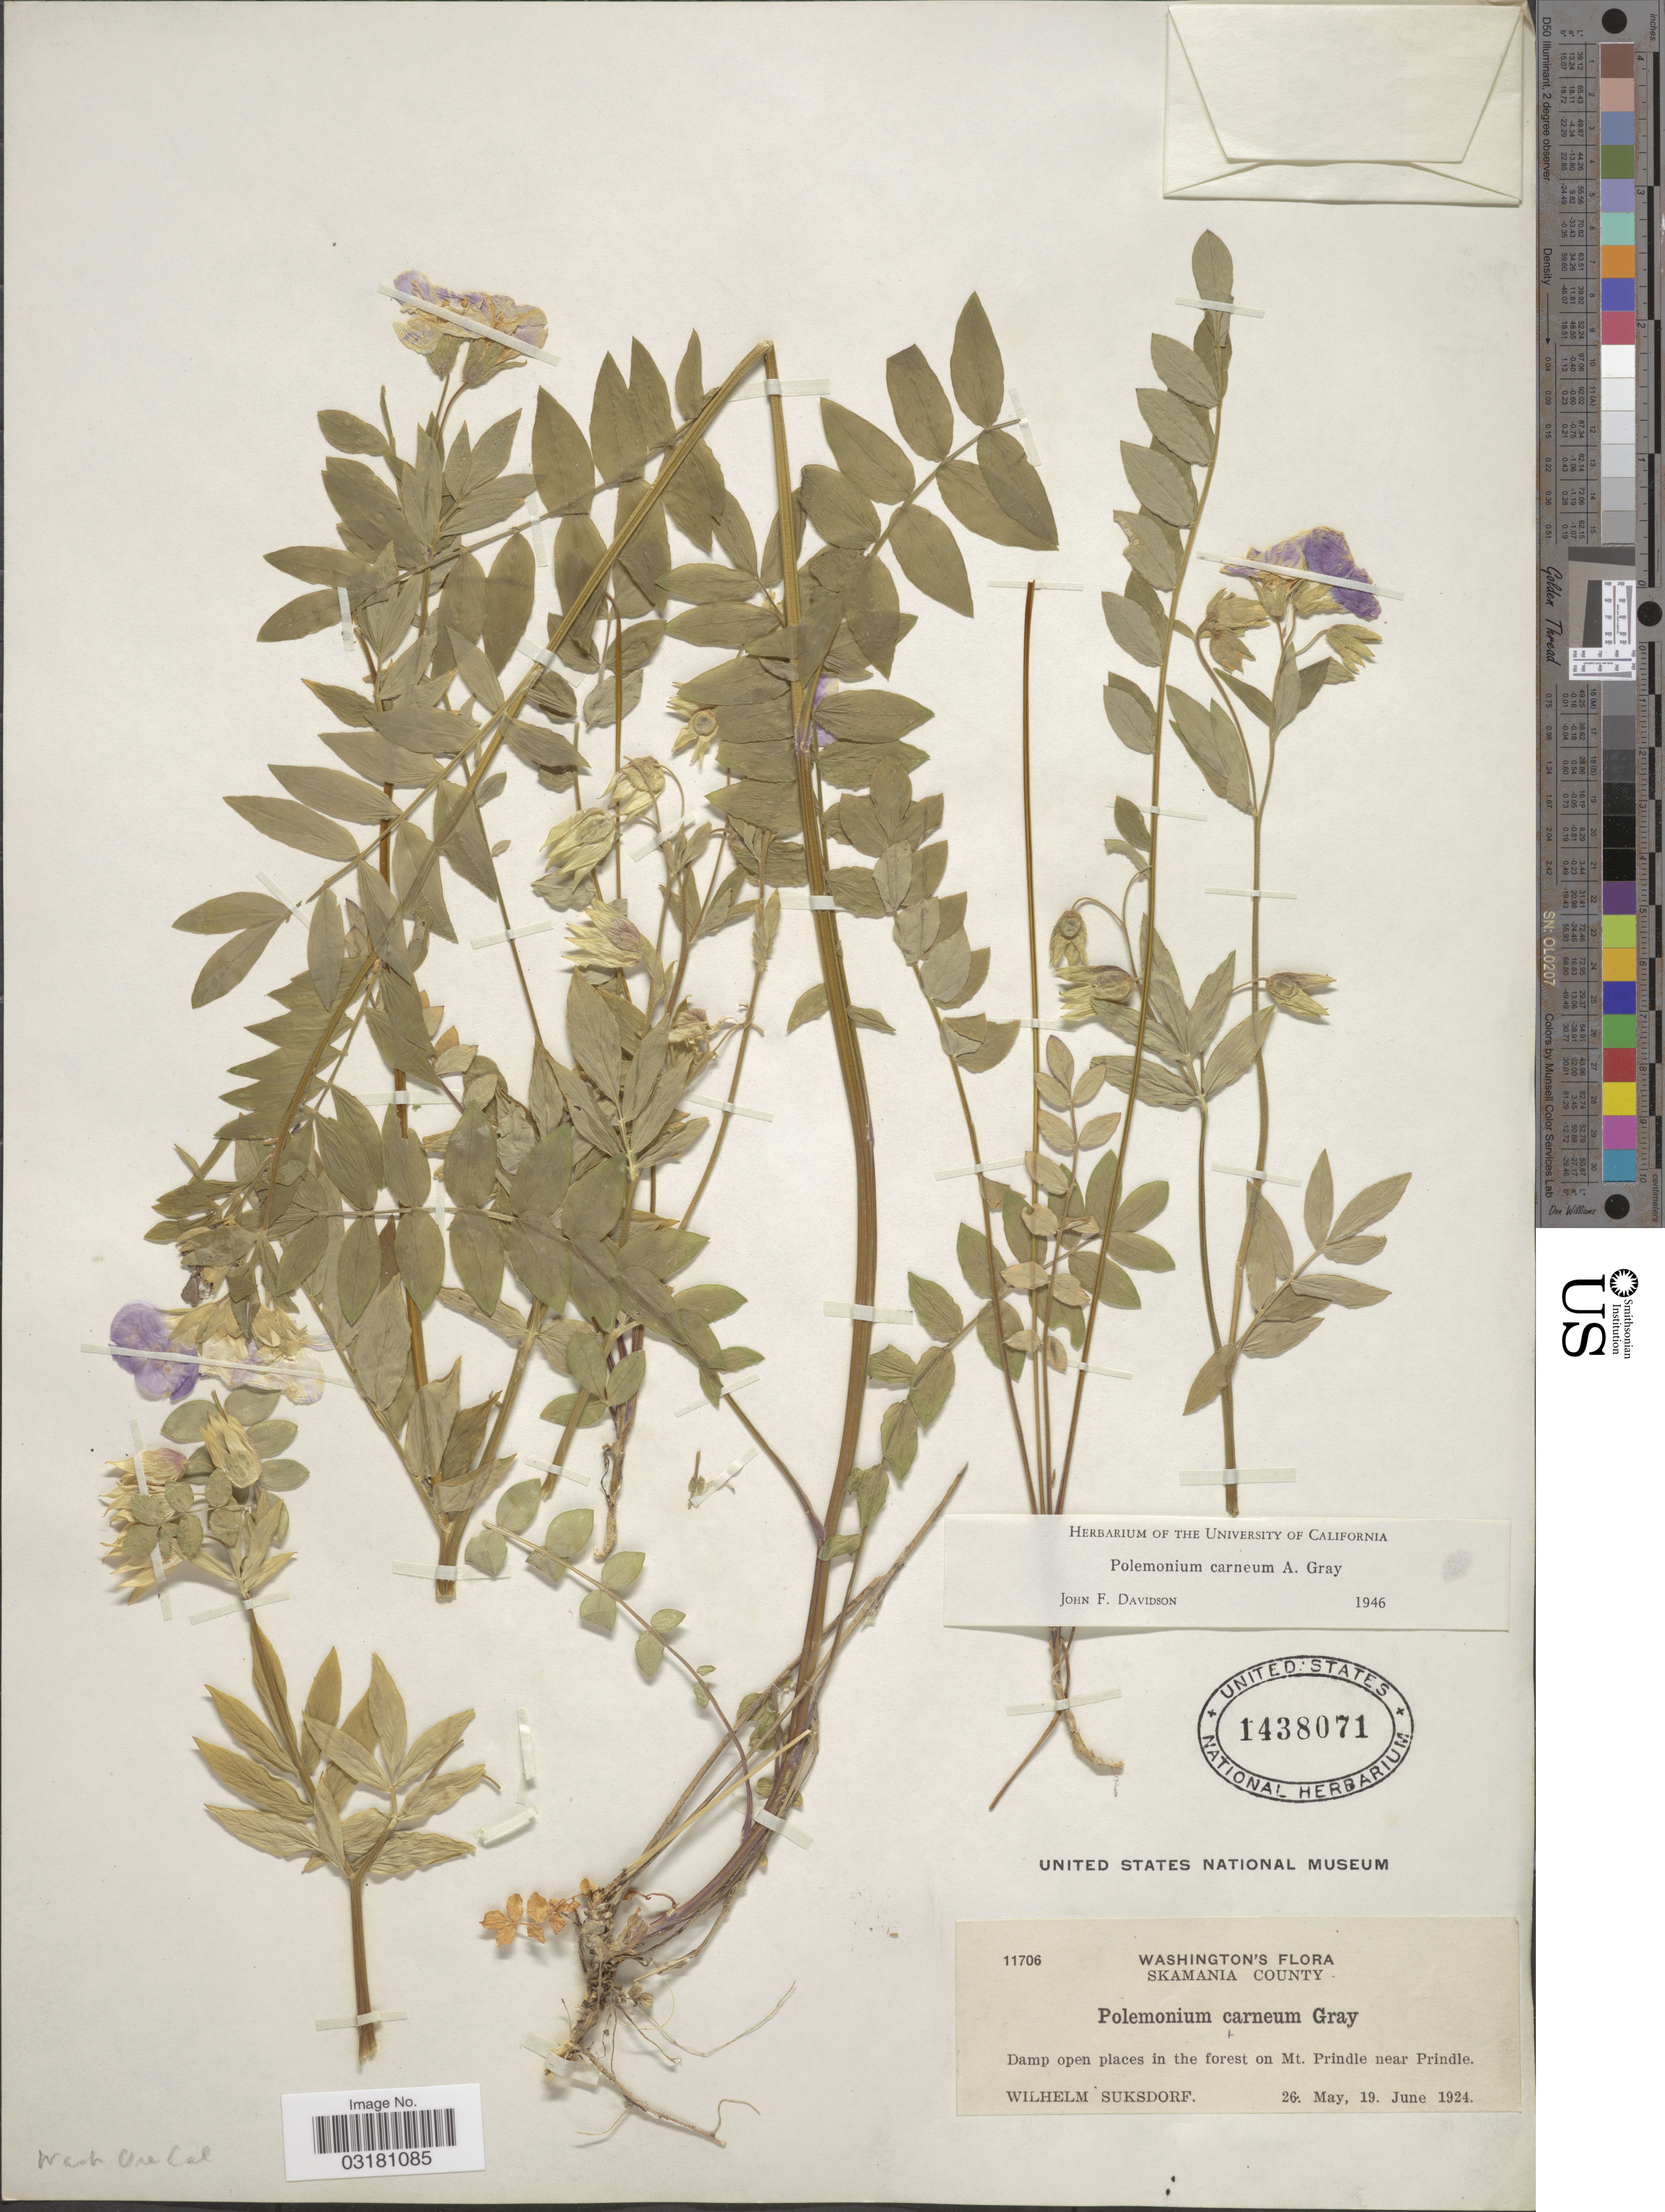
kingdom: Plantae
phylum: Tracheophyta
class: Magnoliopsida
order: Ericales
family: Polemoniaceae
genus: Polemonium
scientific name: Polemonium carneum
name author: A. Gray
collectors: W. N. Suksdorf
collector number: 11706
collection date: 1924-05-26/1924-06-18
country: United States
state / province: Washington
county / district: Skamania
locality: Skamania County. Forest on Mt. Prindle near Prindle.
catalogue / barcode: US 1438071